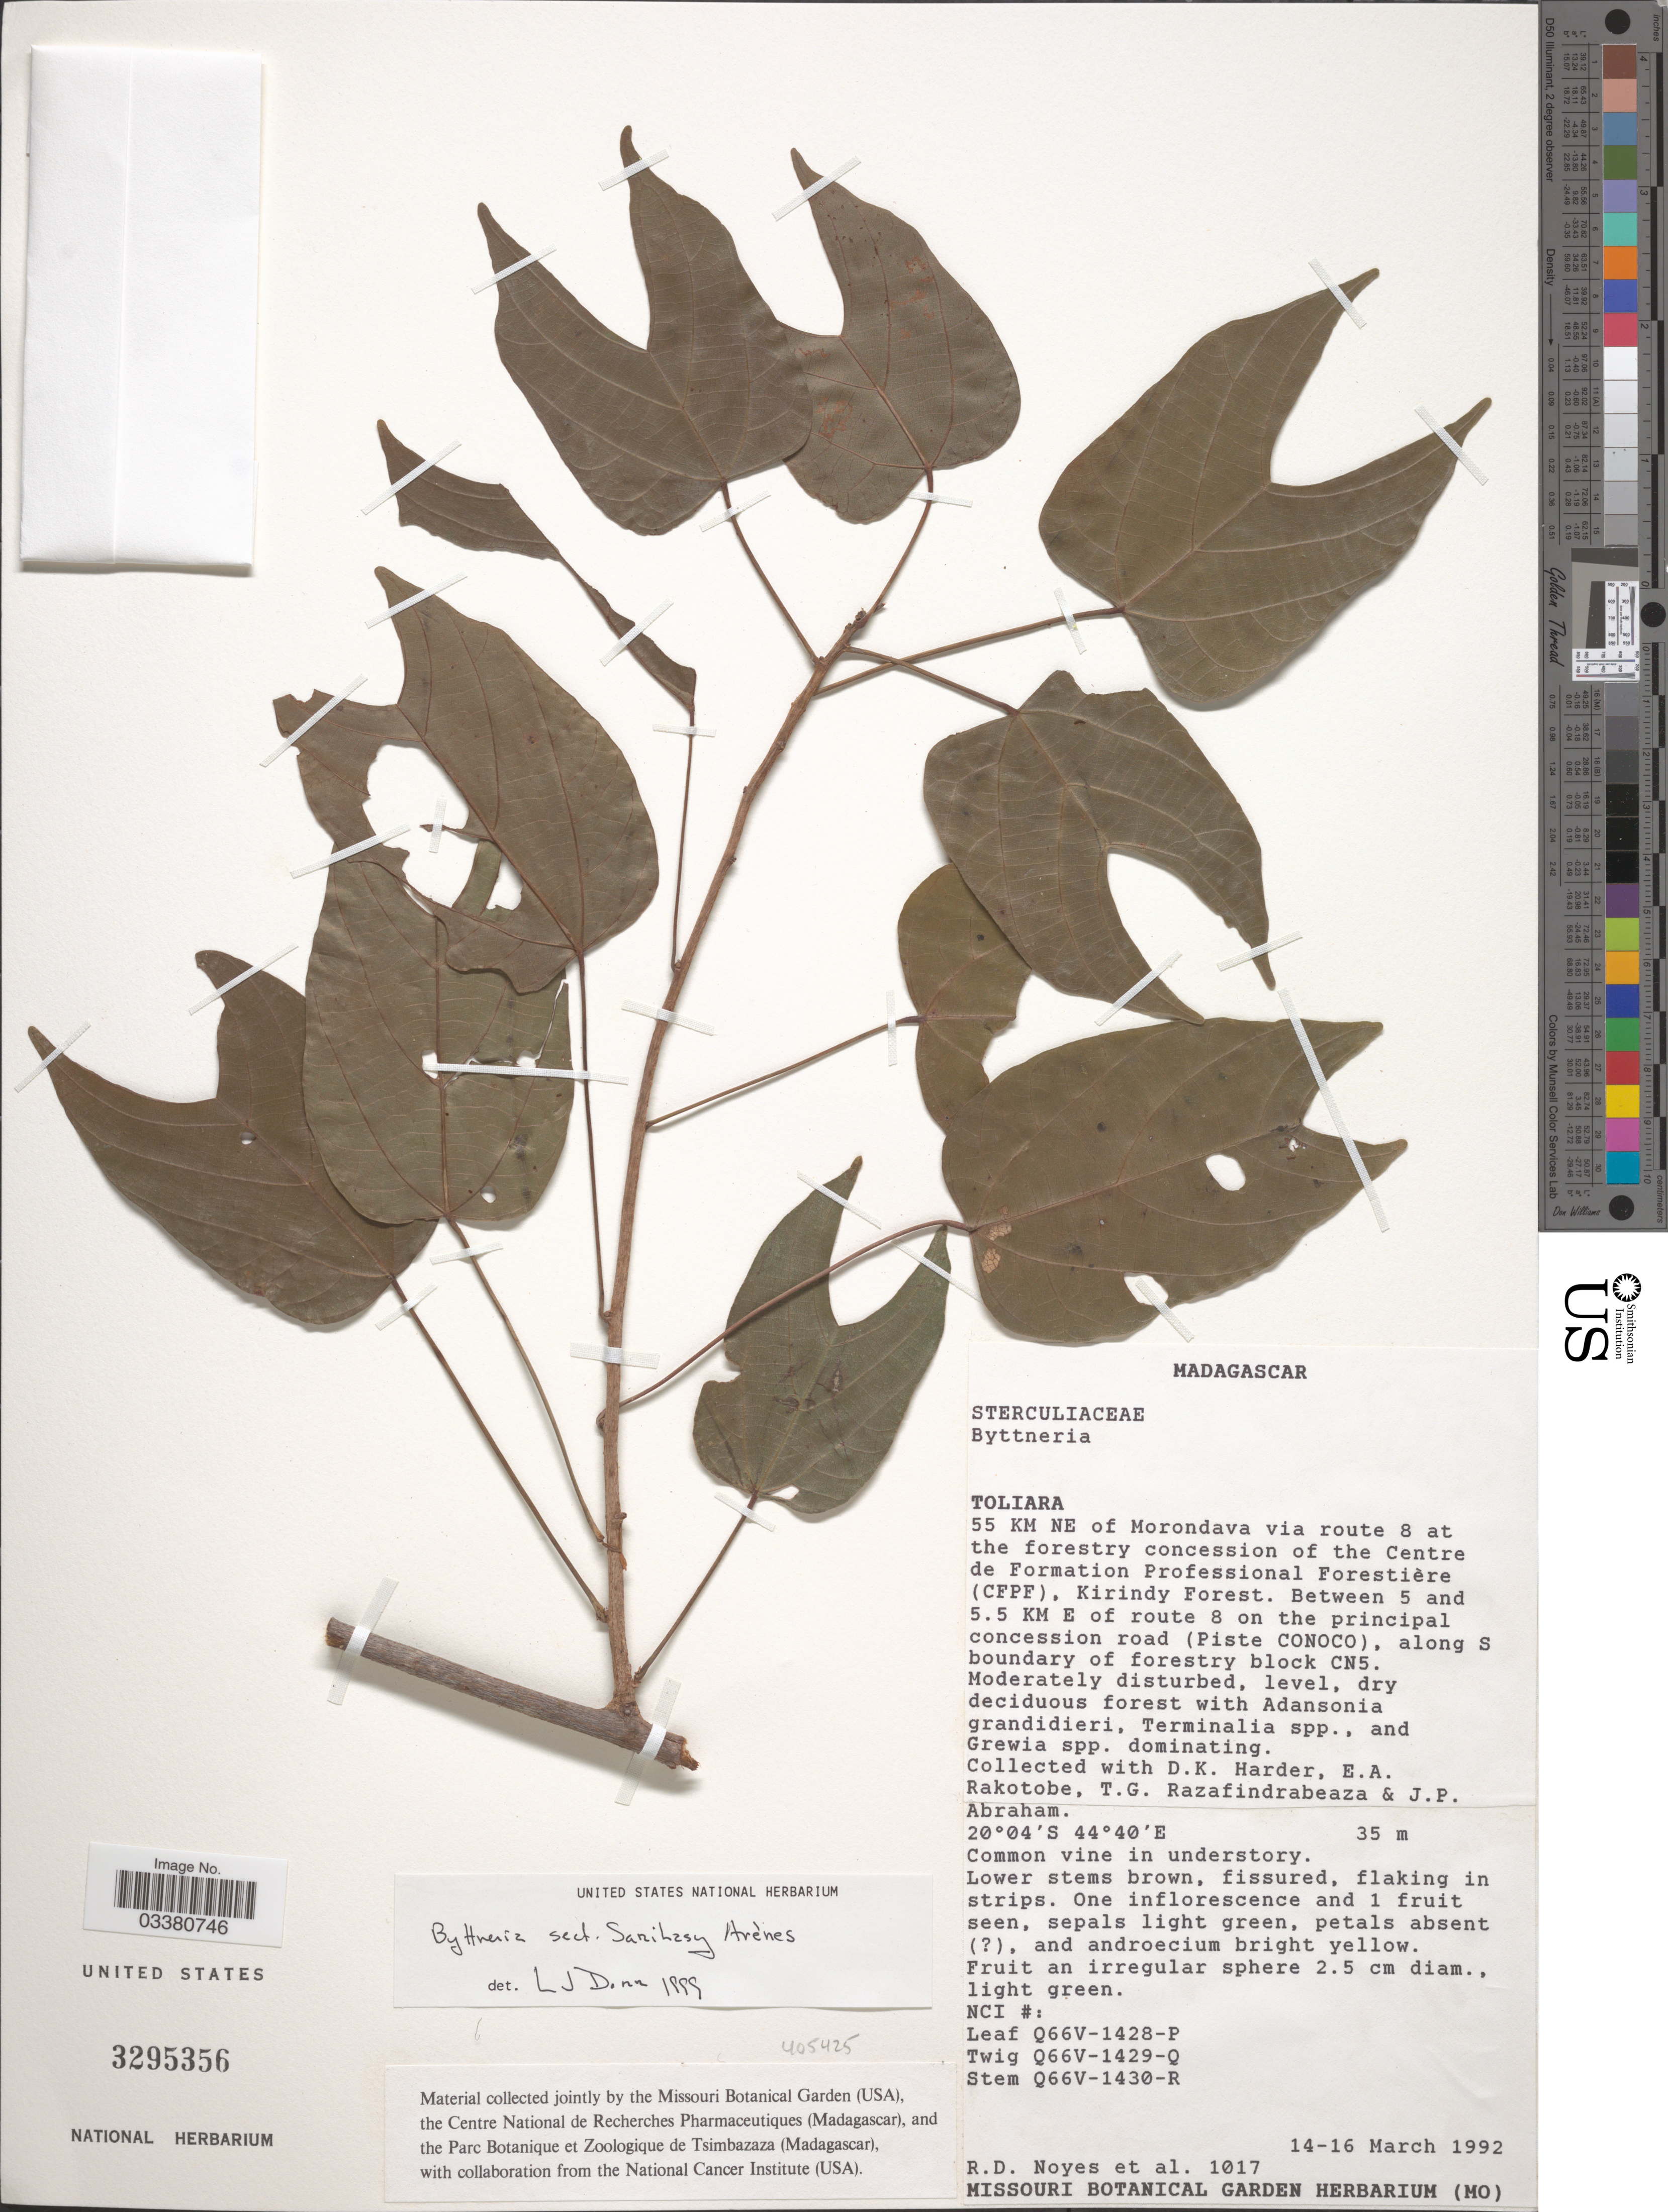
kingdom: Plantae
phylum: Tracheophyta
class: Magnoliopsida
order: Malvales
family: Malvaceae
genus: Byttneria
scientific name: Byttneria sp.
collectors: R. Noyes, D. Harder, E. Rakotobe, T. Razafindrabeaza & J. P. Abraham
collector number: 1017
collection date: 1992-03-14/1992-03-16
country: Madagascar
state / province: Menabe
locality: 55 KM NE of Morondava via route 8 at the forestry concession of the Centre de Formation Professional Forestière (CFPF), Kirindy Forest. Between 5 and 5.5 KM E of route 8 on the principal concession road (Piste CONOCO), along S boundary of forestry block CN5.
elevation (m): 35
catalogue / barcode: US 3295356